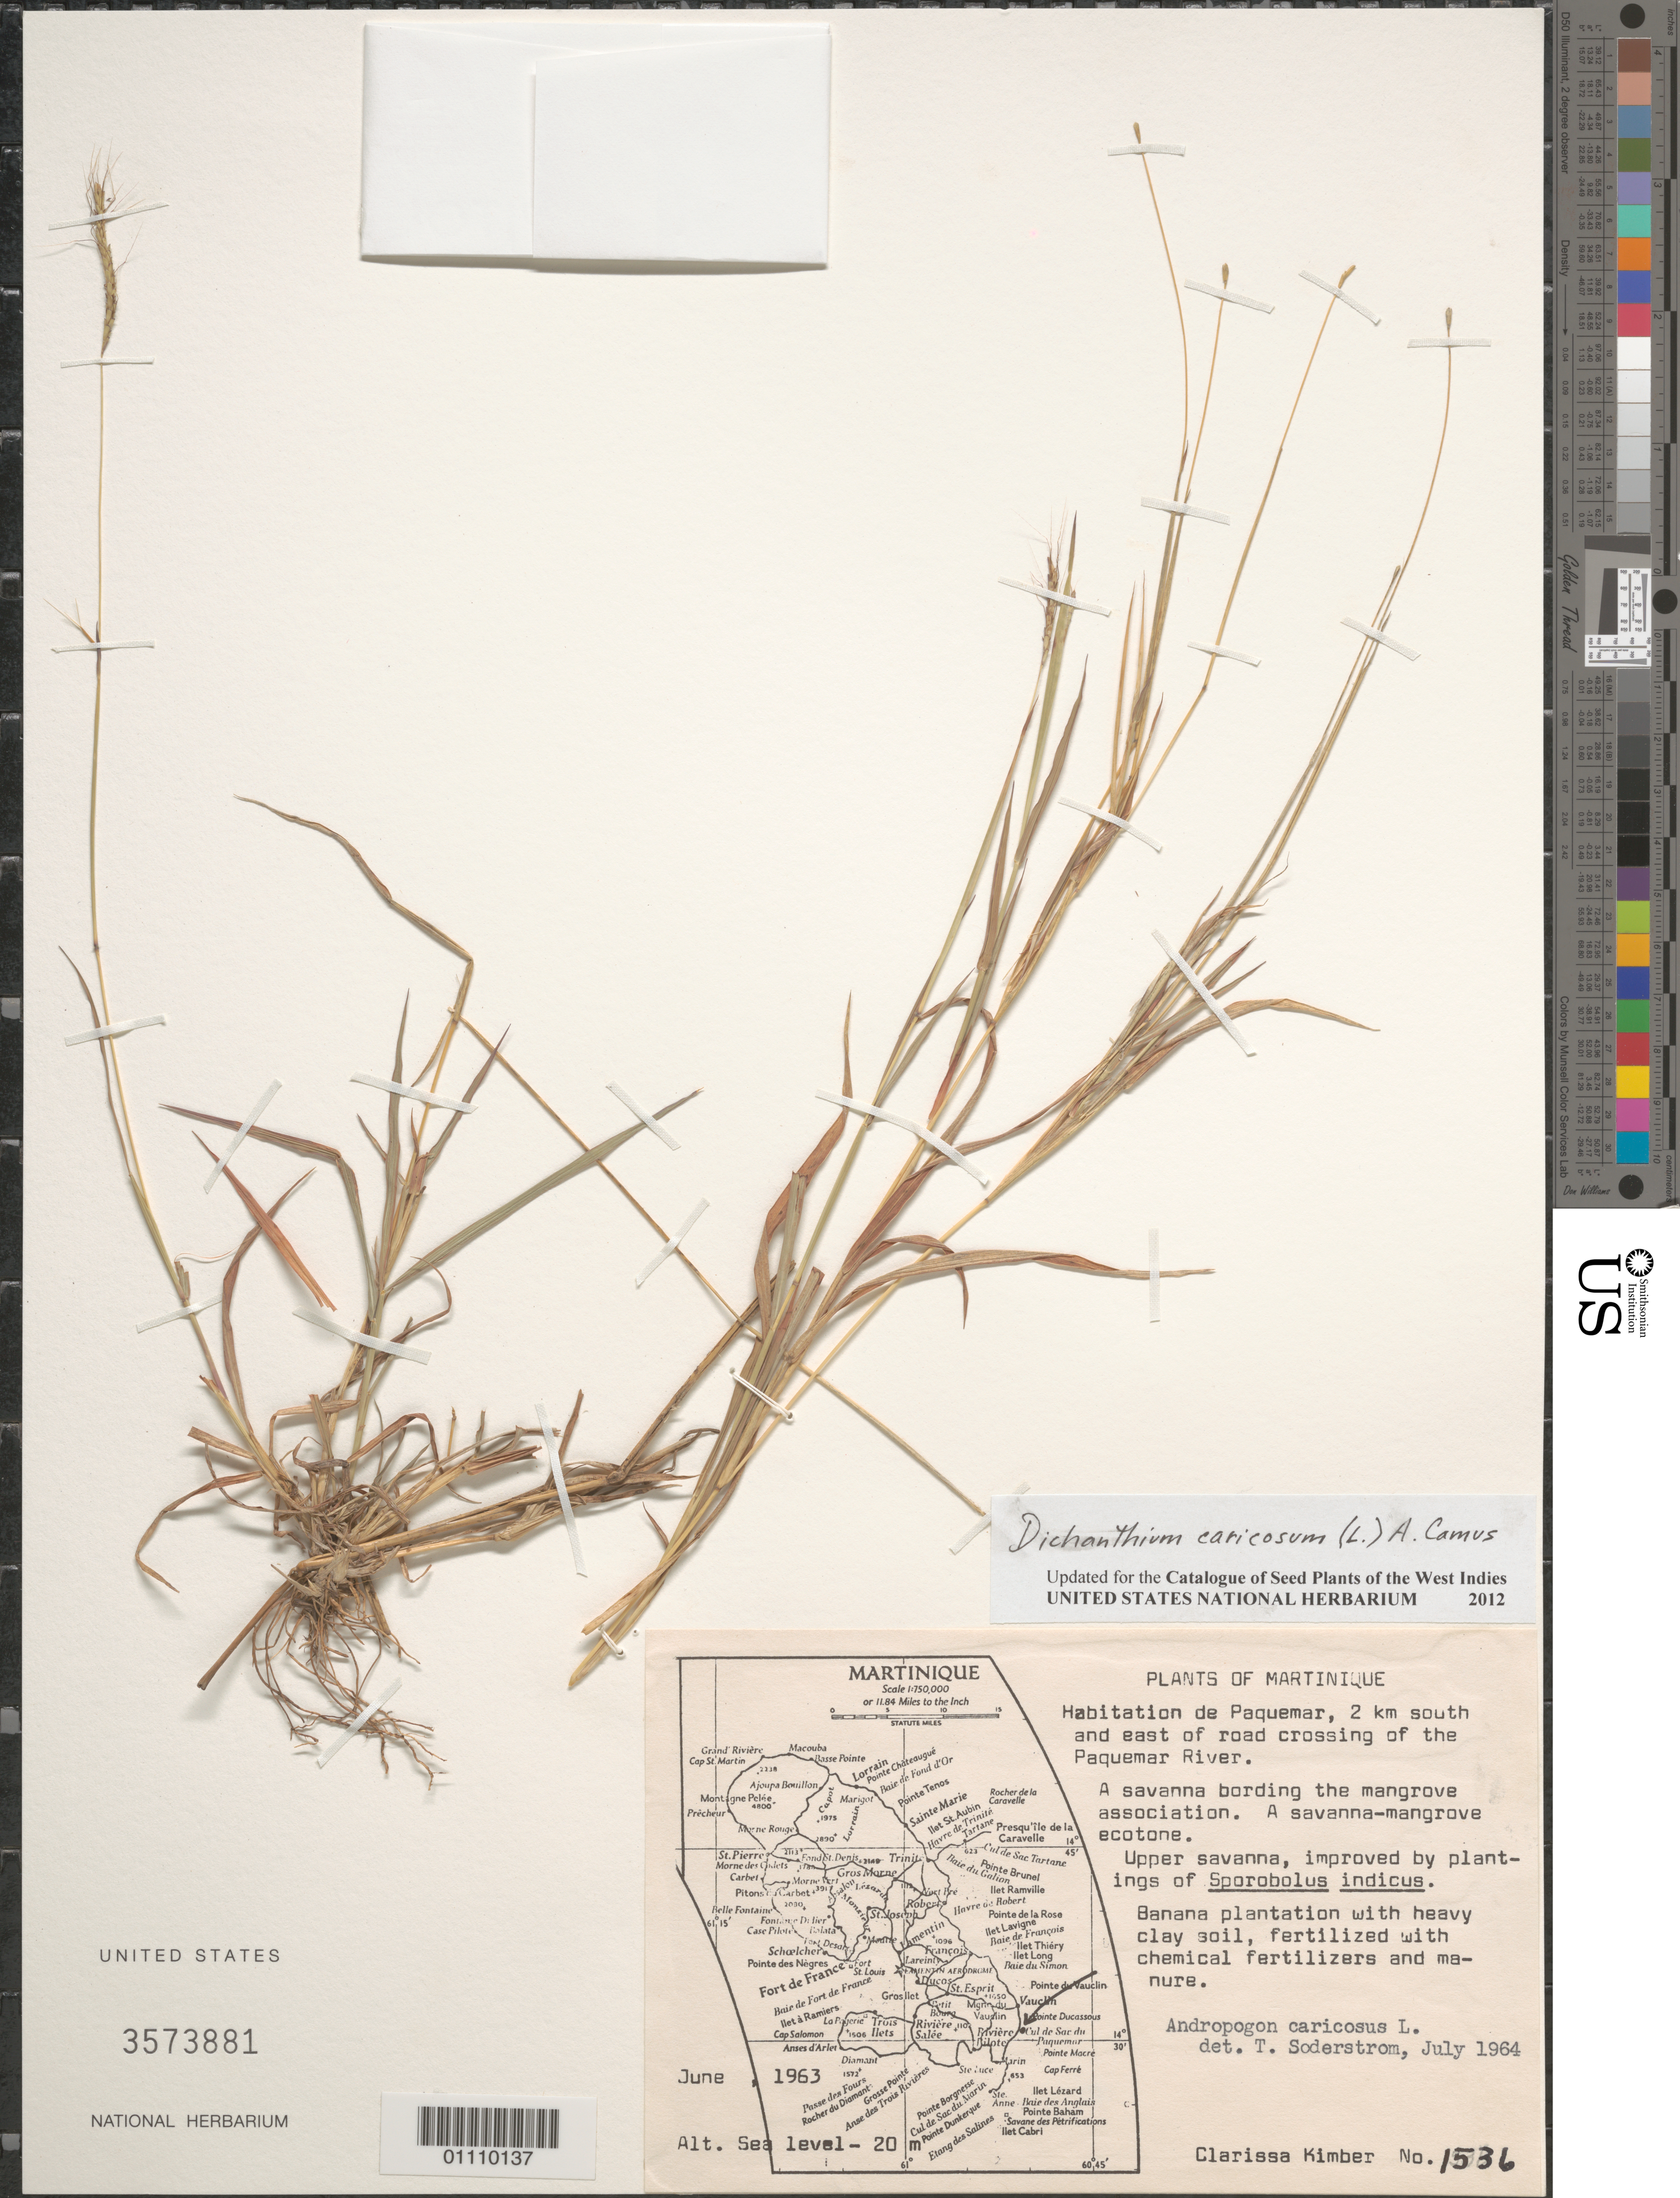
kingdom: Plantae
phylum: Tracheophyta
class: Liliopsida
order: Poales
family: Poaceae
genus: Dichanthium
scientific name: Dichanthium caricosum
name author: (L.) A. Camus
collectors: C. Kimber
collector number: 1536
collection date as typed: Jun 1963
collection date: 1963-06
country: Martinique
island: Martinique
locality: Habitation de Paquemar, 2 km S and E of road crossing of the Paquemar River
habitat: Upper savanna, improved by plantings of Sporobolus indicus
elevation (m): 0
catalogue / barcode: US 3573881